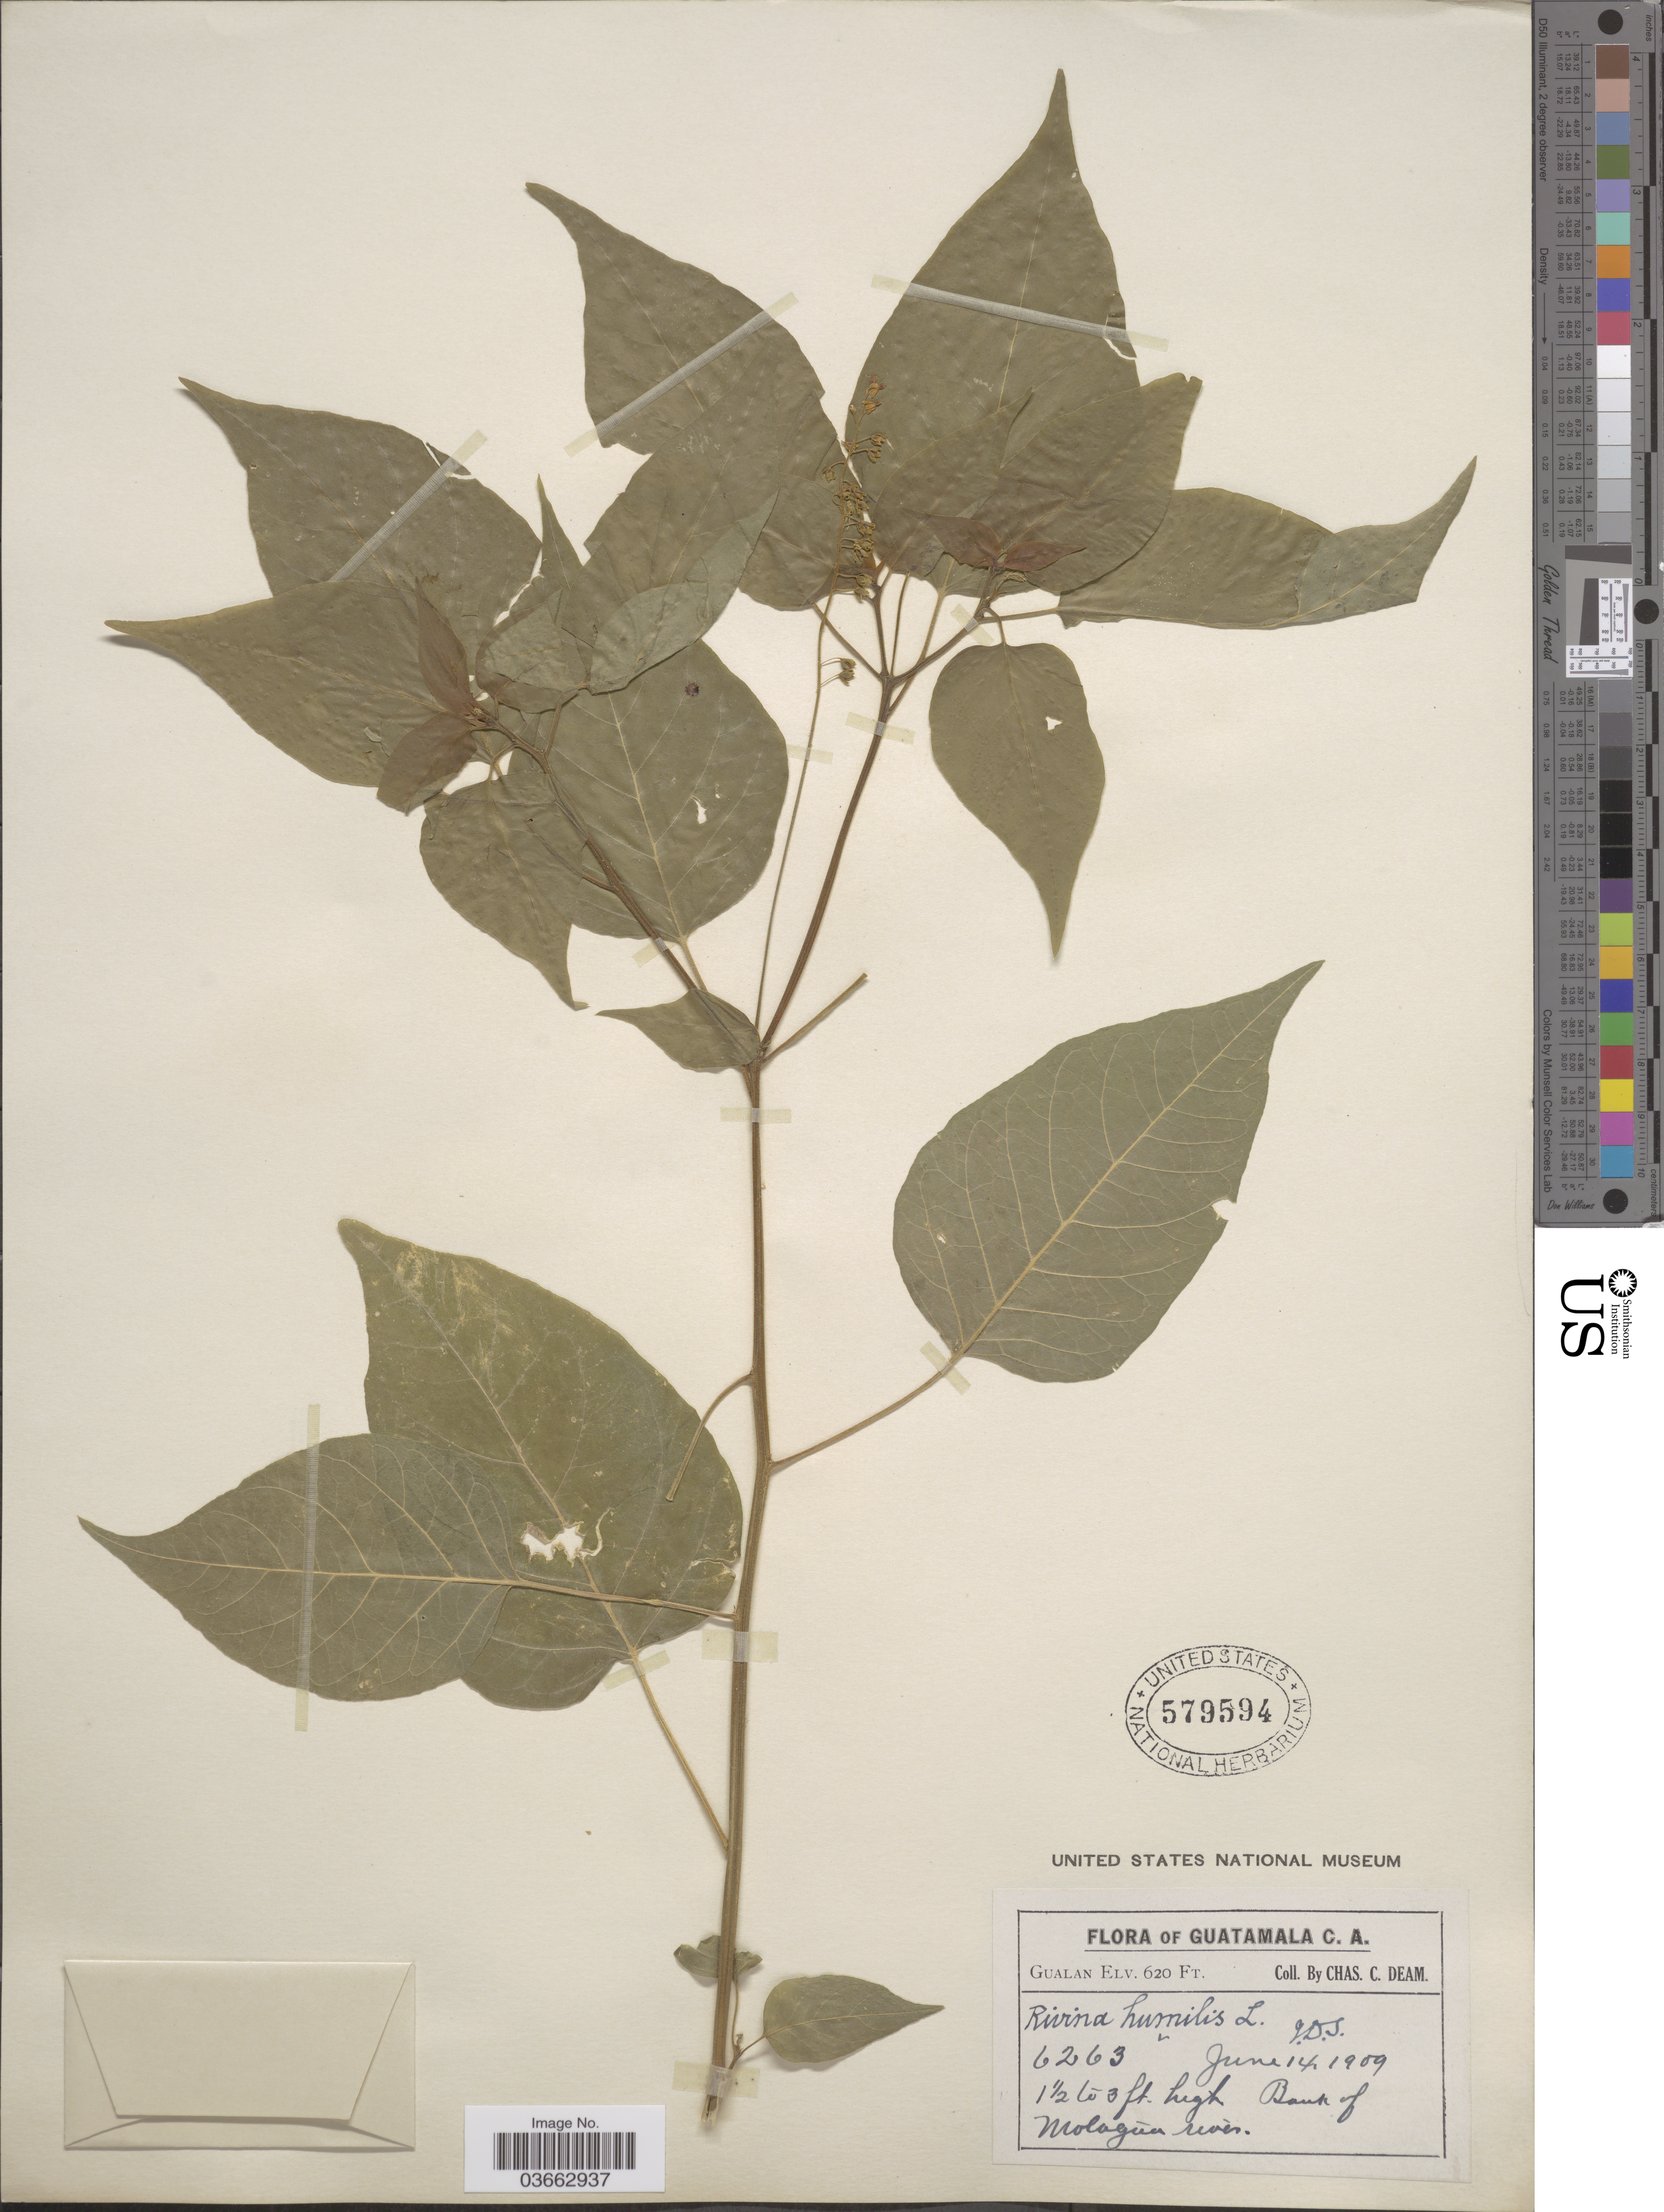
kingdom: Plantae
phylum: Tracheophyta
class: Magnoliopsida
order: Caryophyllales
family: Phytolaccaceae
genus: Rivina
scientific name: Rivina humilis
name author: L.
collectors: C. C. Deam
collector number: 6263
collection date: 1909-06-14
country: Guatemala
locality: Gualan. Bank of Motagua river.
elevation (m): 189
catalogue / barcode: US 579594